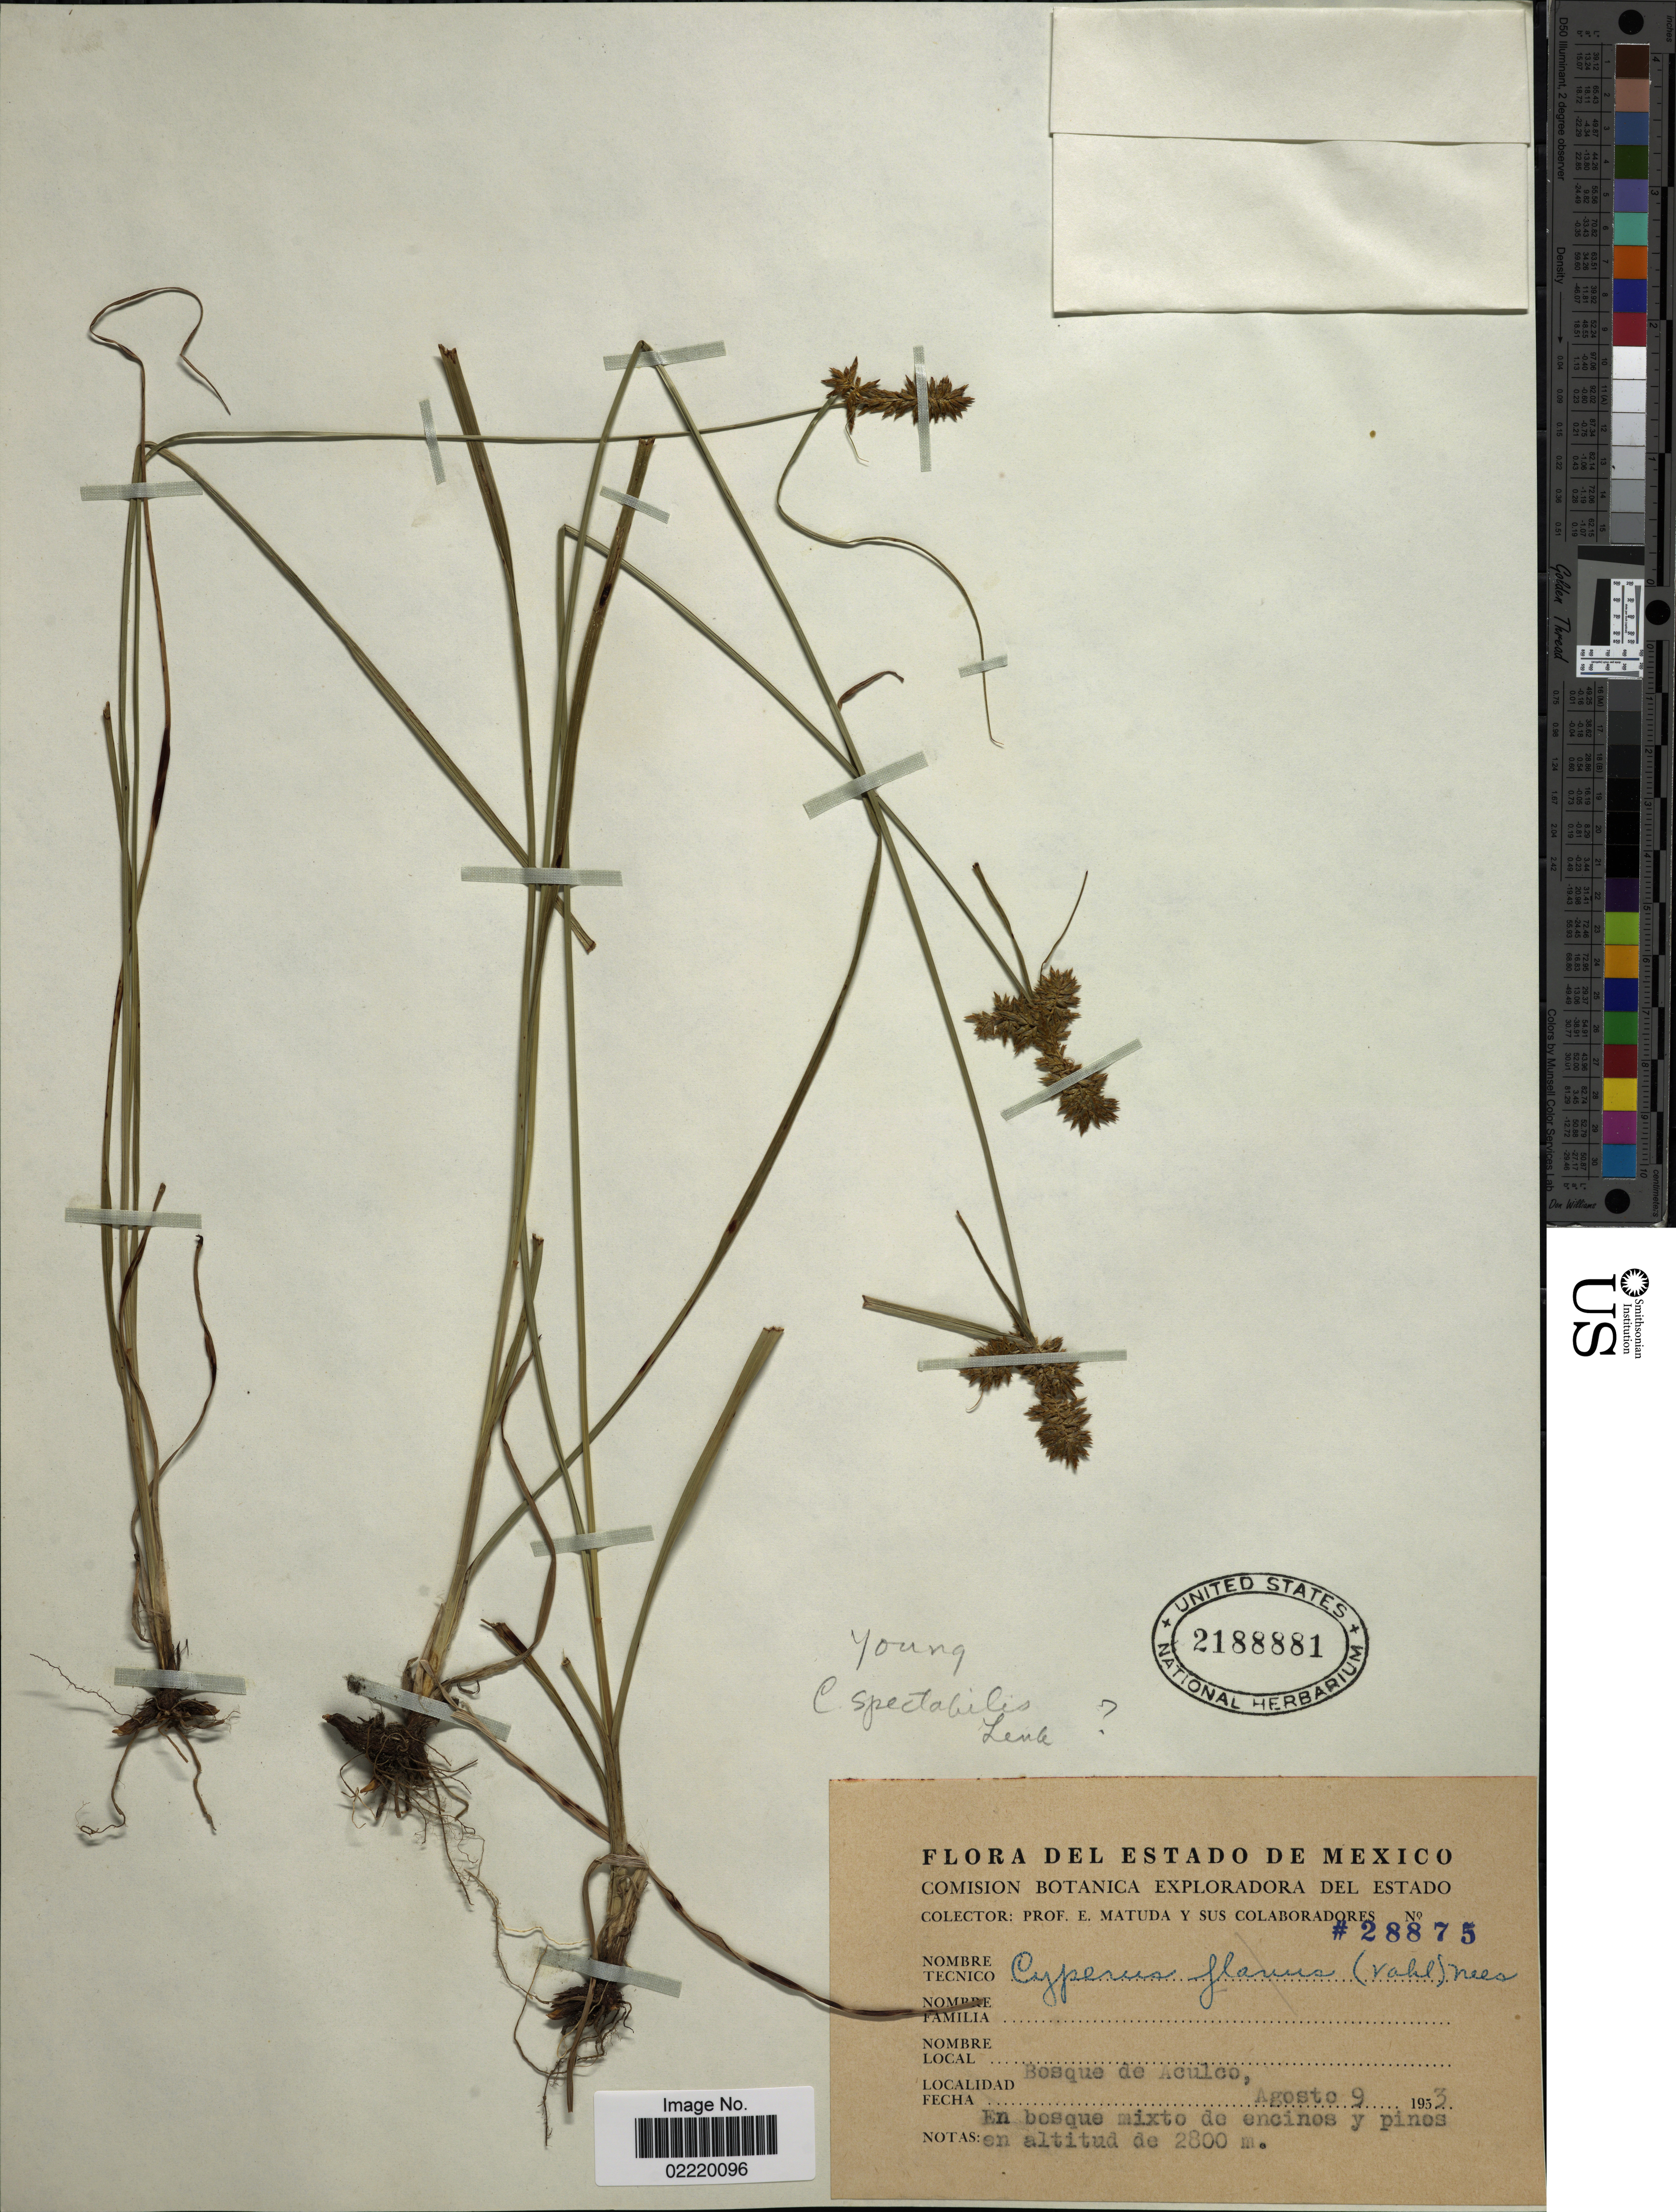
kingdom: Plantae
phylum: Tracheophyta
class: Liliopsida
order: Poales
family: Cyperaceae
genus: Cyperus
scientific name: Cyperus spectabilis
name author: Link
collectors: E. Matuda & Sus Colaboradores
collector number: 28875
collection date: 1953-08-09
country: Mexico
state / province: México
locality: Estado de Mexico, bosque de Aculco, en bosque mixto de encinos y pinos.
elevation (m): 2800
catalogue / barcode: US 2188881